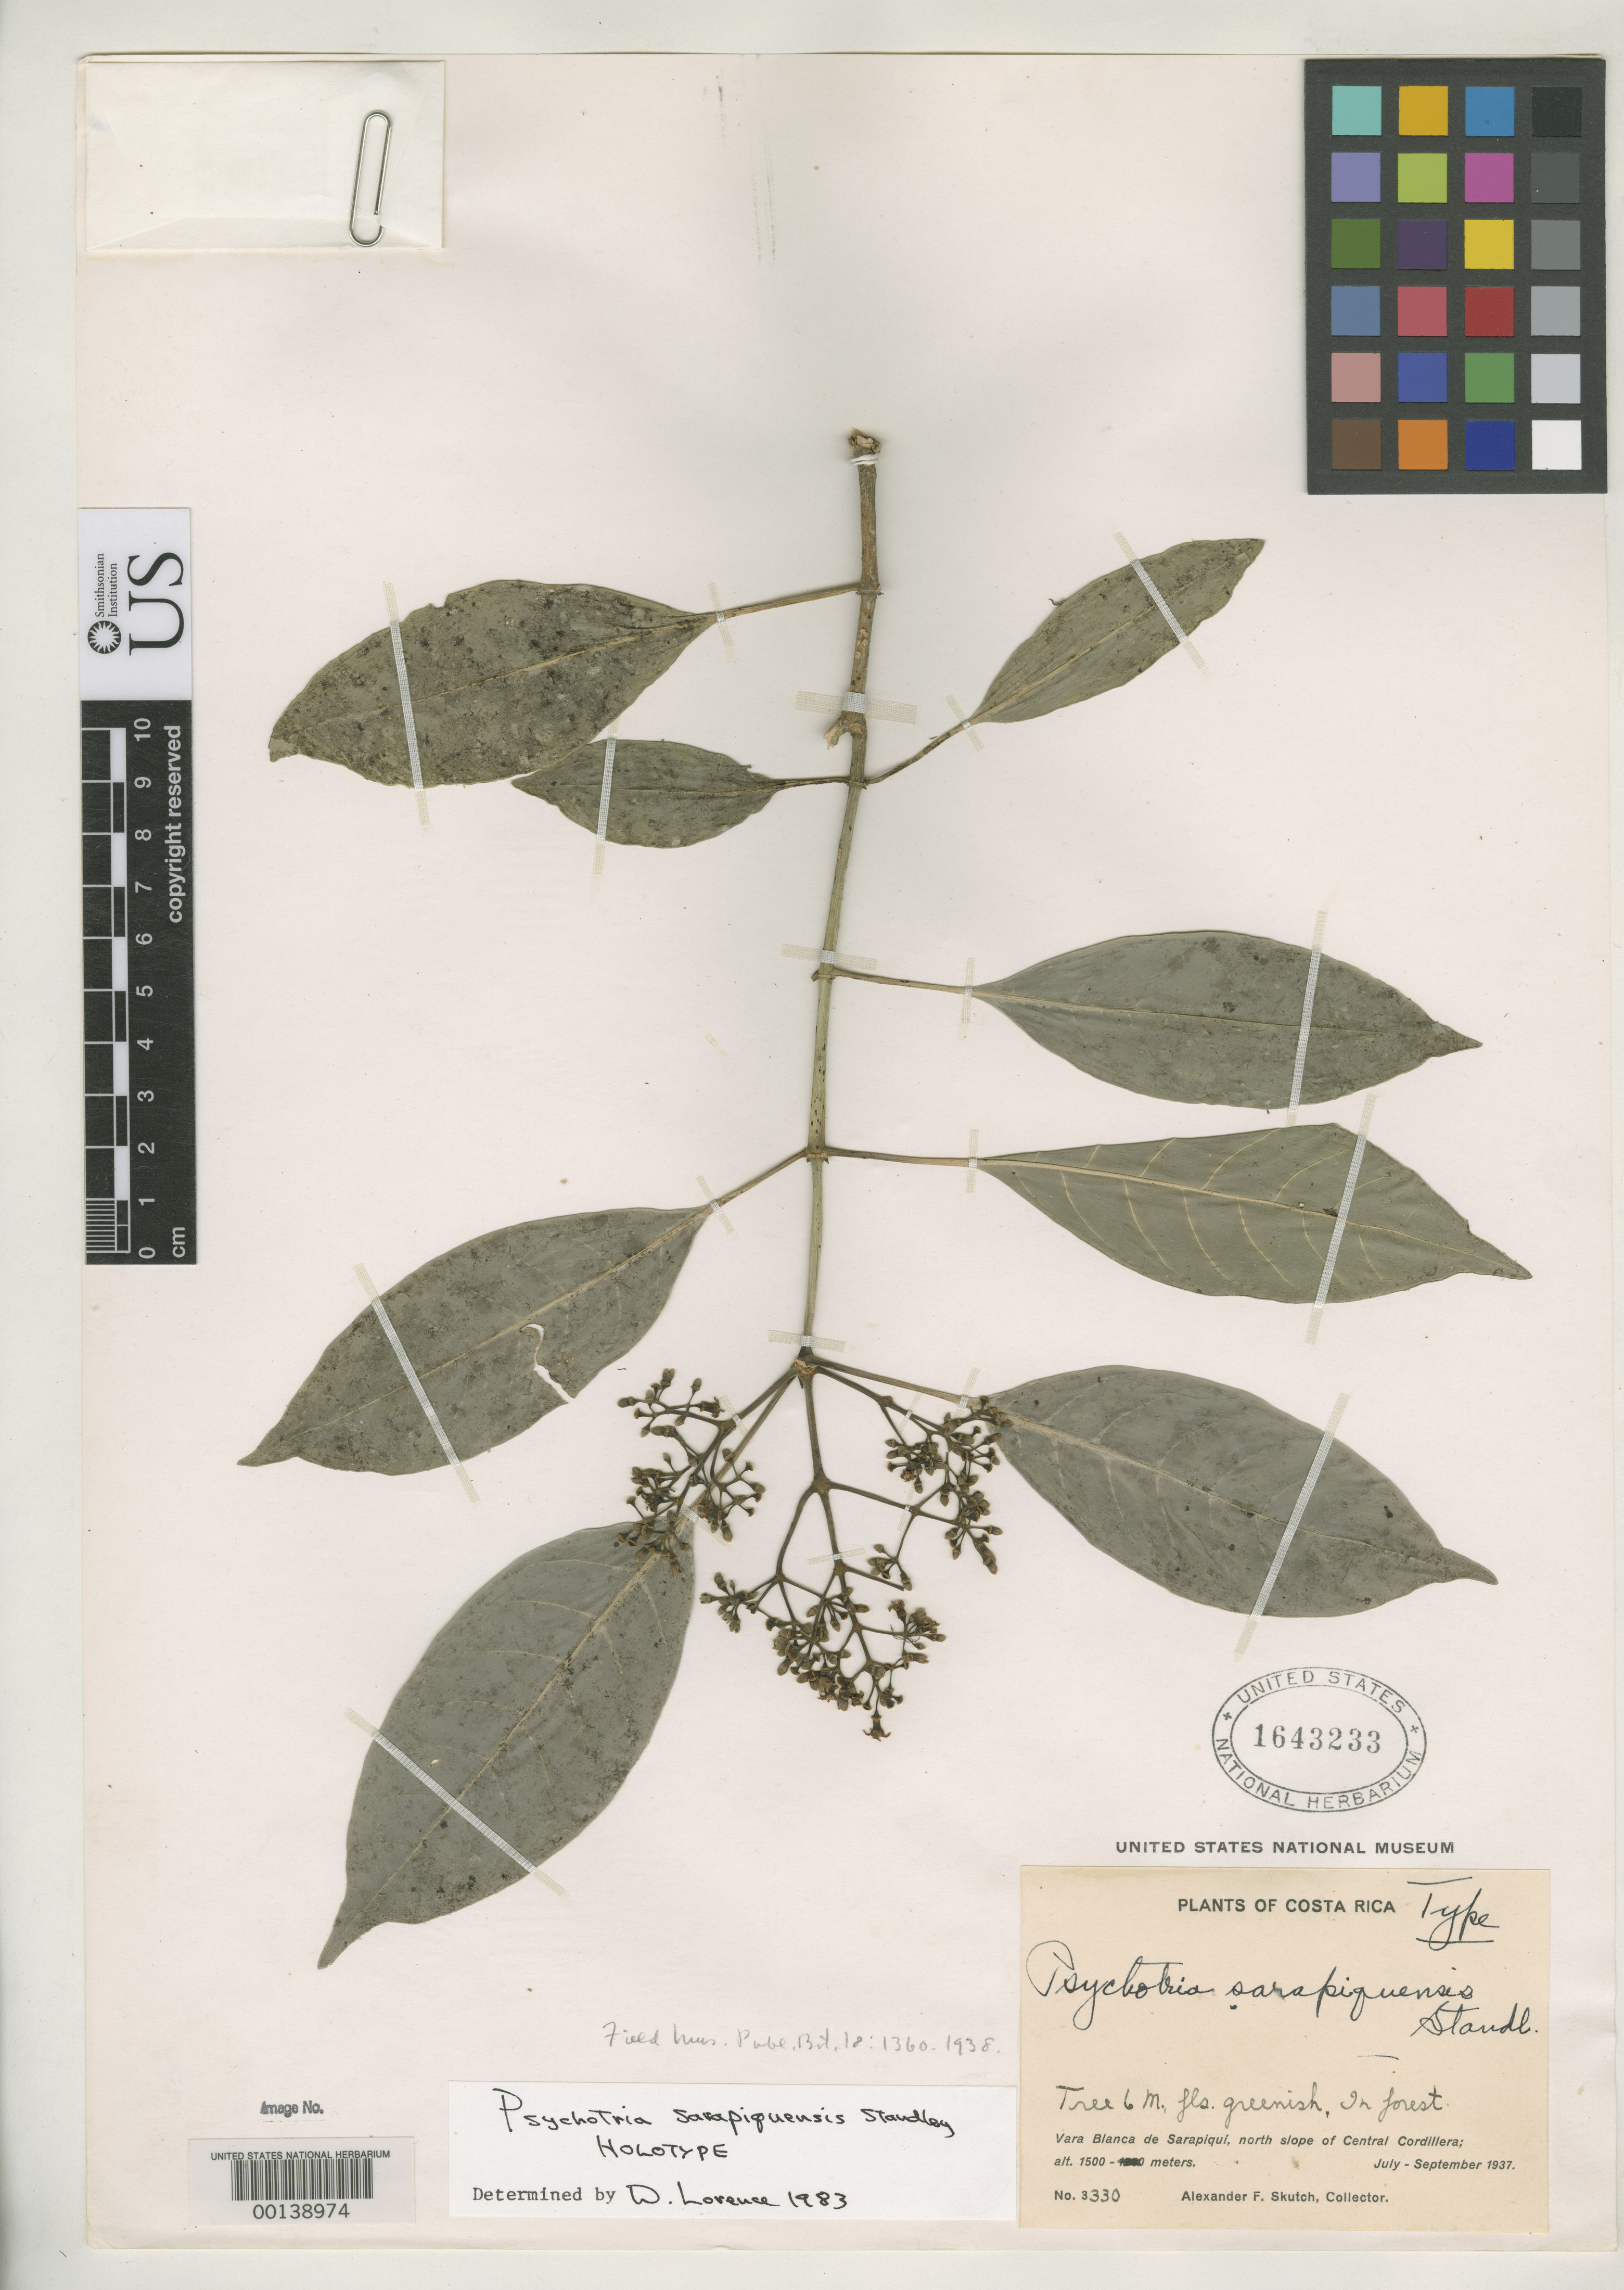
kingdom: Plantae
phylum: Tracheophyta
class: Magnoliopsida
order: Gentianales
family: Rubiaceae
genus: Psychotria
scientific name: Psychotria sarapiquensis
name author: Standl.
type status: Holotype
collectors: A. F. Skutch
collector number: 3330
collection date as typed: Jul 1937 to -- Sep 1937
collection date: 1937-07/1937-09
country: Costa Rica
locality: Vara Blanca de Sarapiqui, N slope of central cordillera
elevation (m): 1500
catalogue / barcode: US 1643233